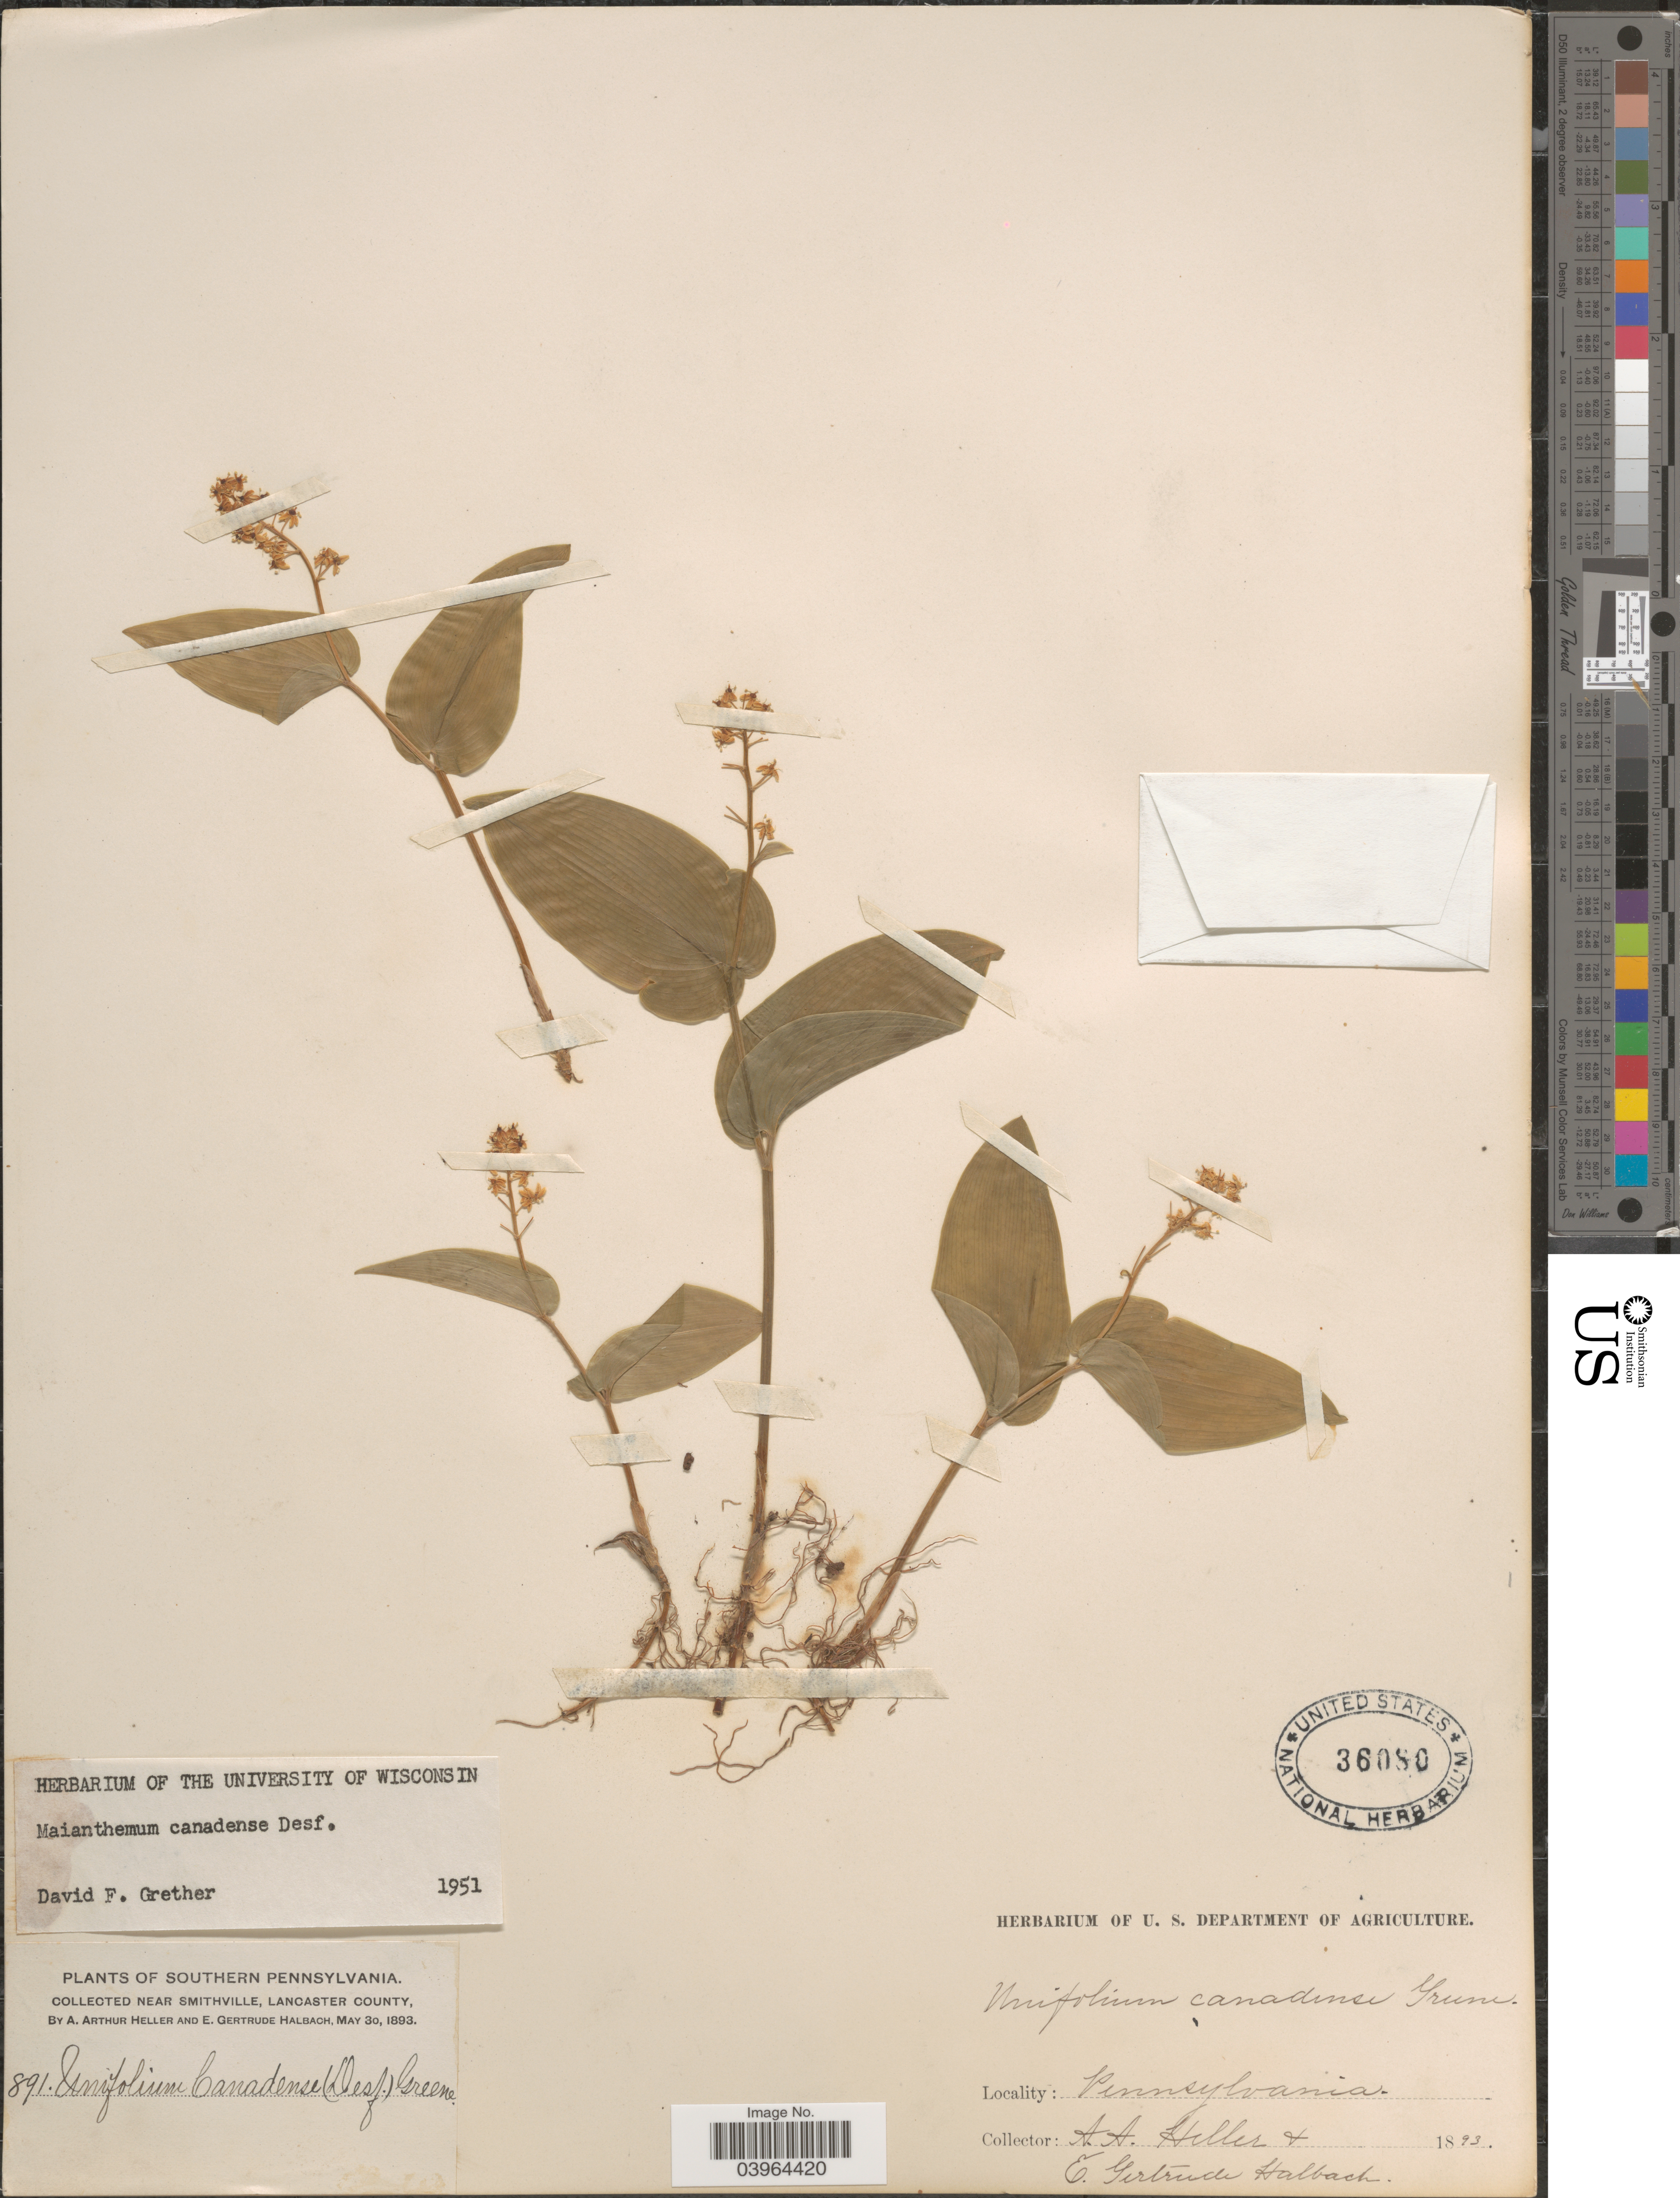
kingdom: Plantae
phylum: Tracheophyta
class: Liliopsida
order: Asparagales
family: Asparagaceae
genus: Maianthemum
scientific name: Maianthemum canadense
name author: Desf.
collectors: A. A. Heller & E. G. Heller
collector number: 891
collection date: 1893-05-30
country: United States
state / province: Pennsylvania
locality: Southern Pennsylvania. Near Smithville, Lancaster County.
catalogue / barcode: US 36080